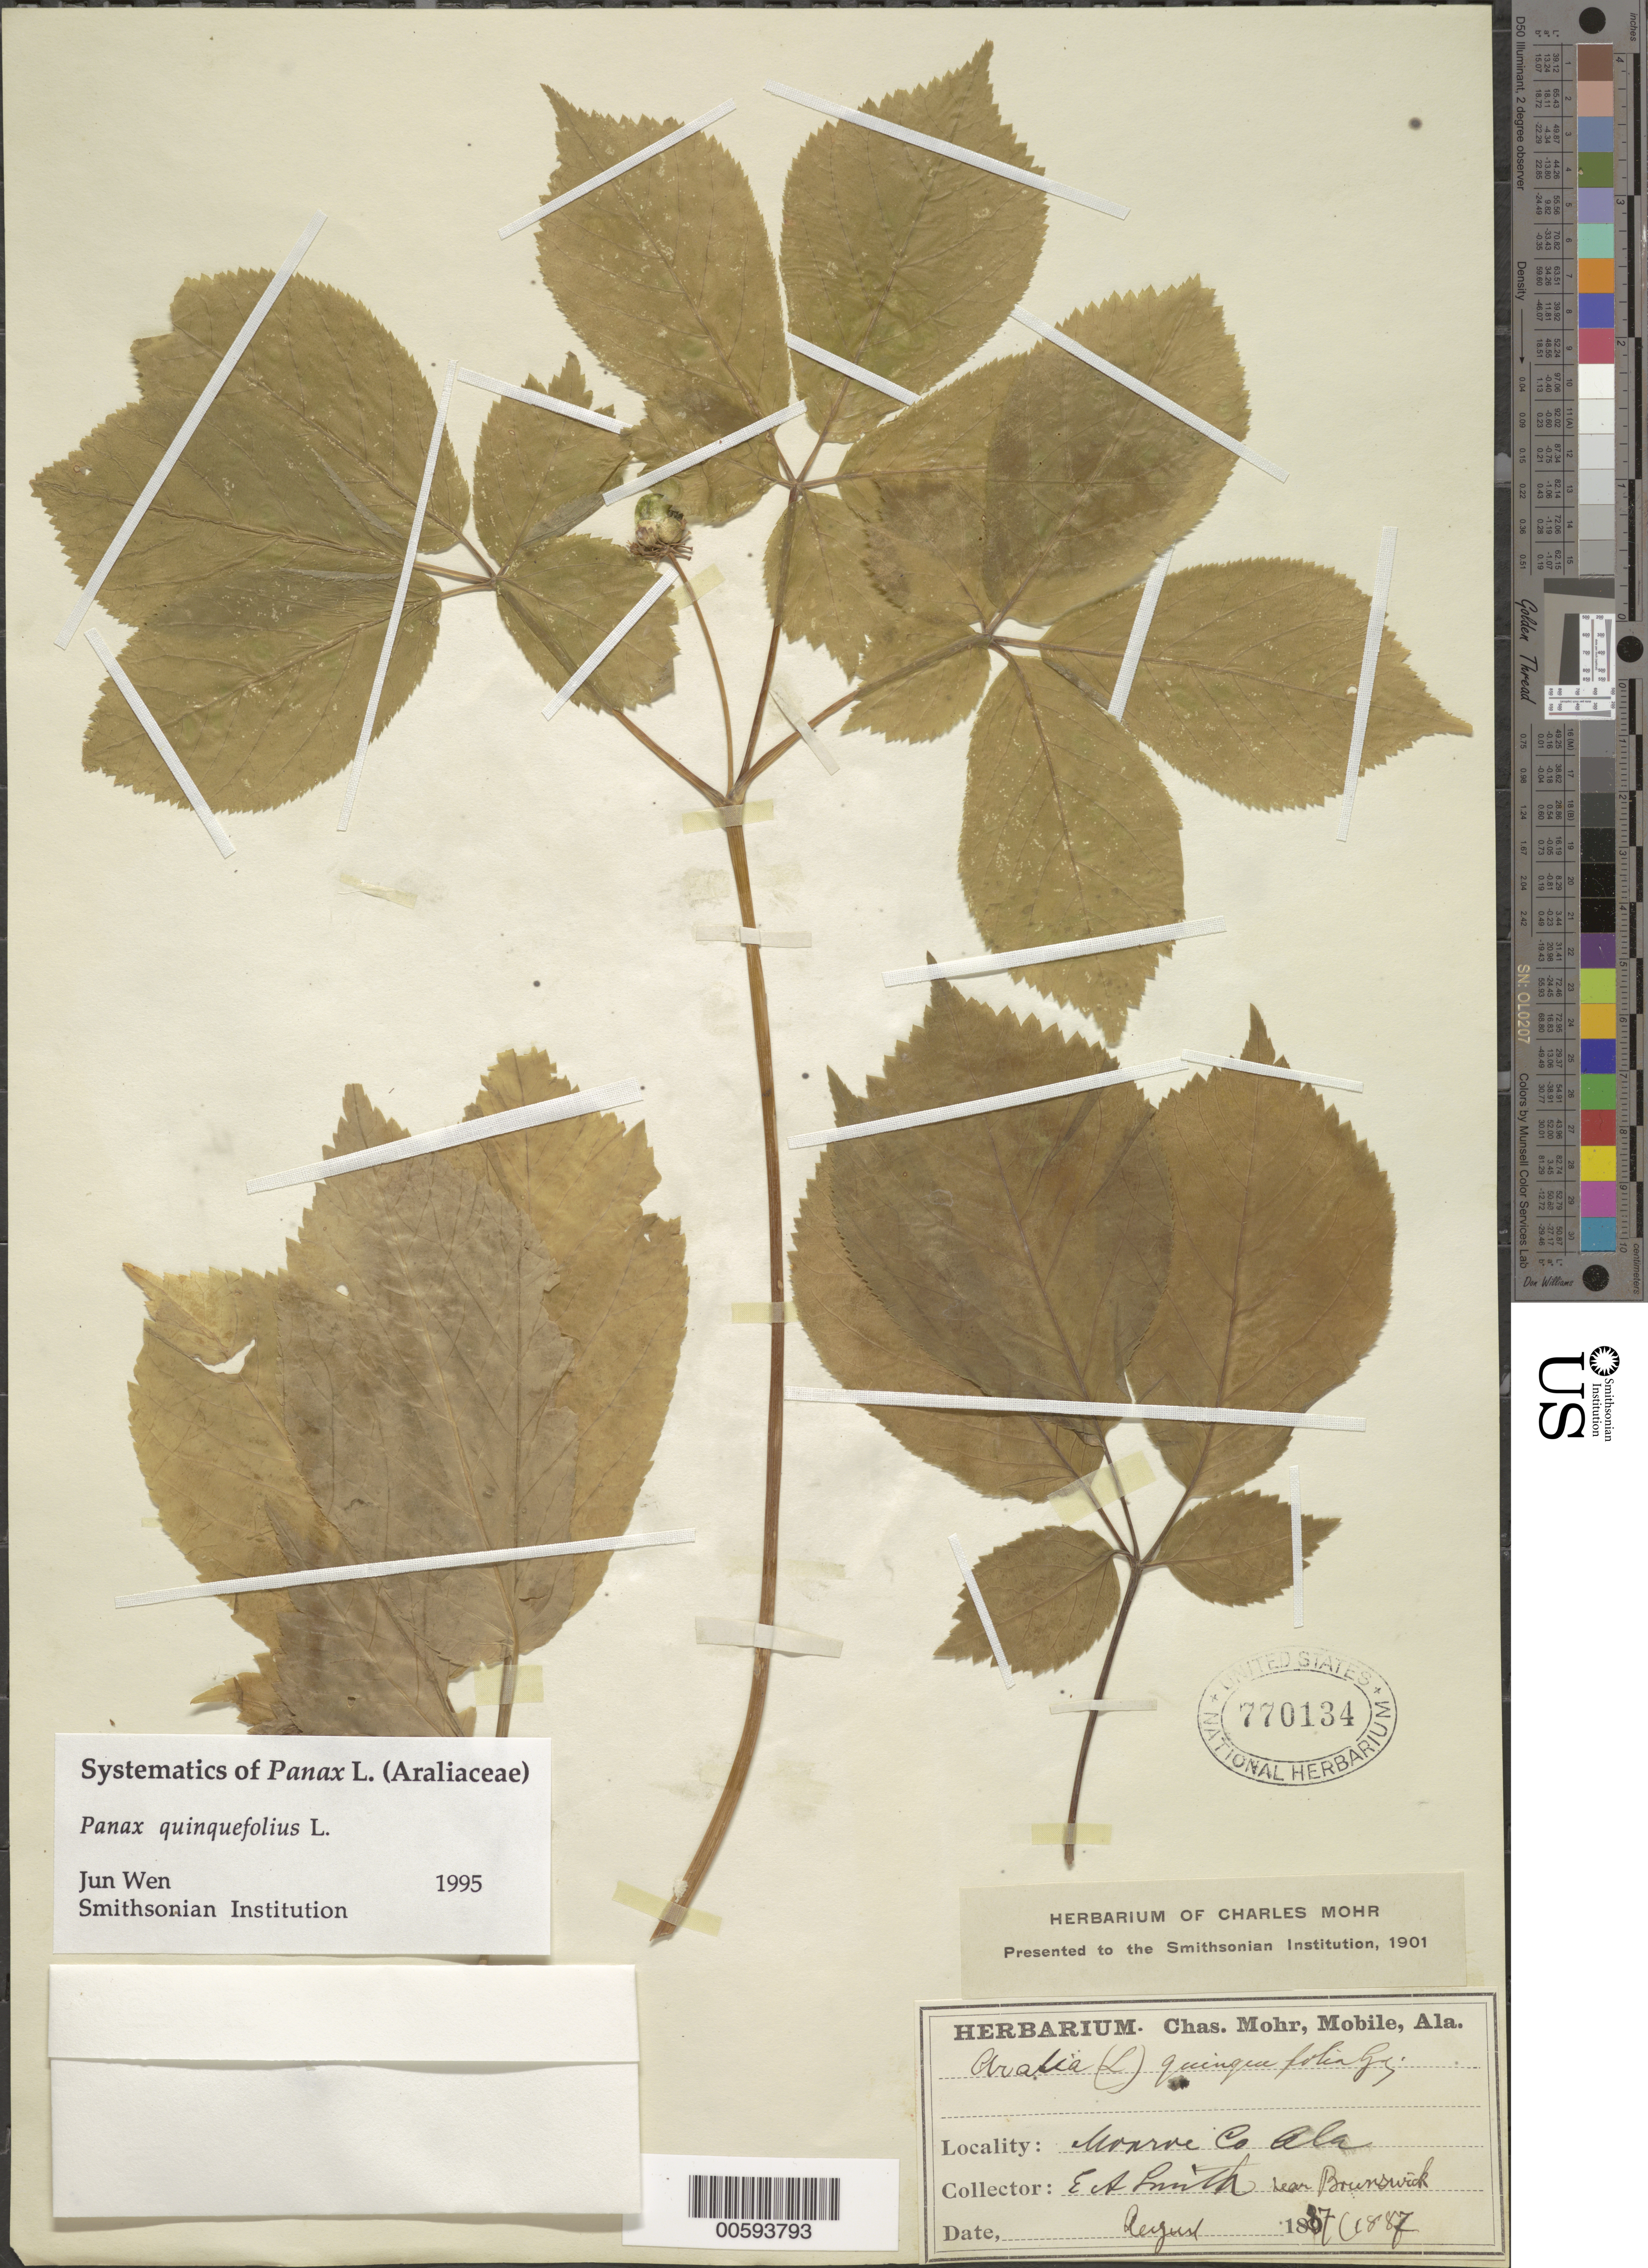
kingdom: Plantae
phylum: Tracheophyta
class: Magnoliopsida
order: Apiales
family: Araliaceae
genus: Panax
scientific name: Panax quinquefolius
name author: L.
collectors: E. A. Smith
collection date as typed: Aug 1887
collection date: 1887-08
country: United States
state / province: Alabama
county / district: Monroe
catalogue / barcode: US 770134